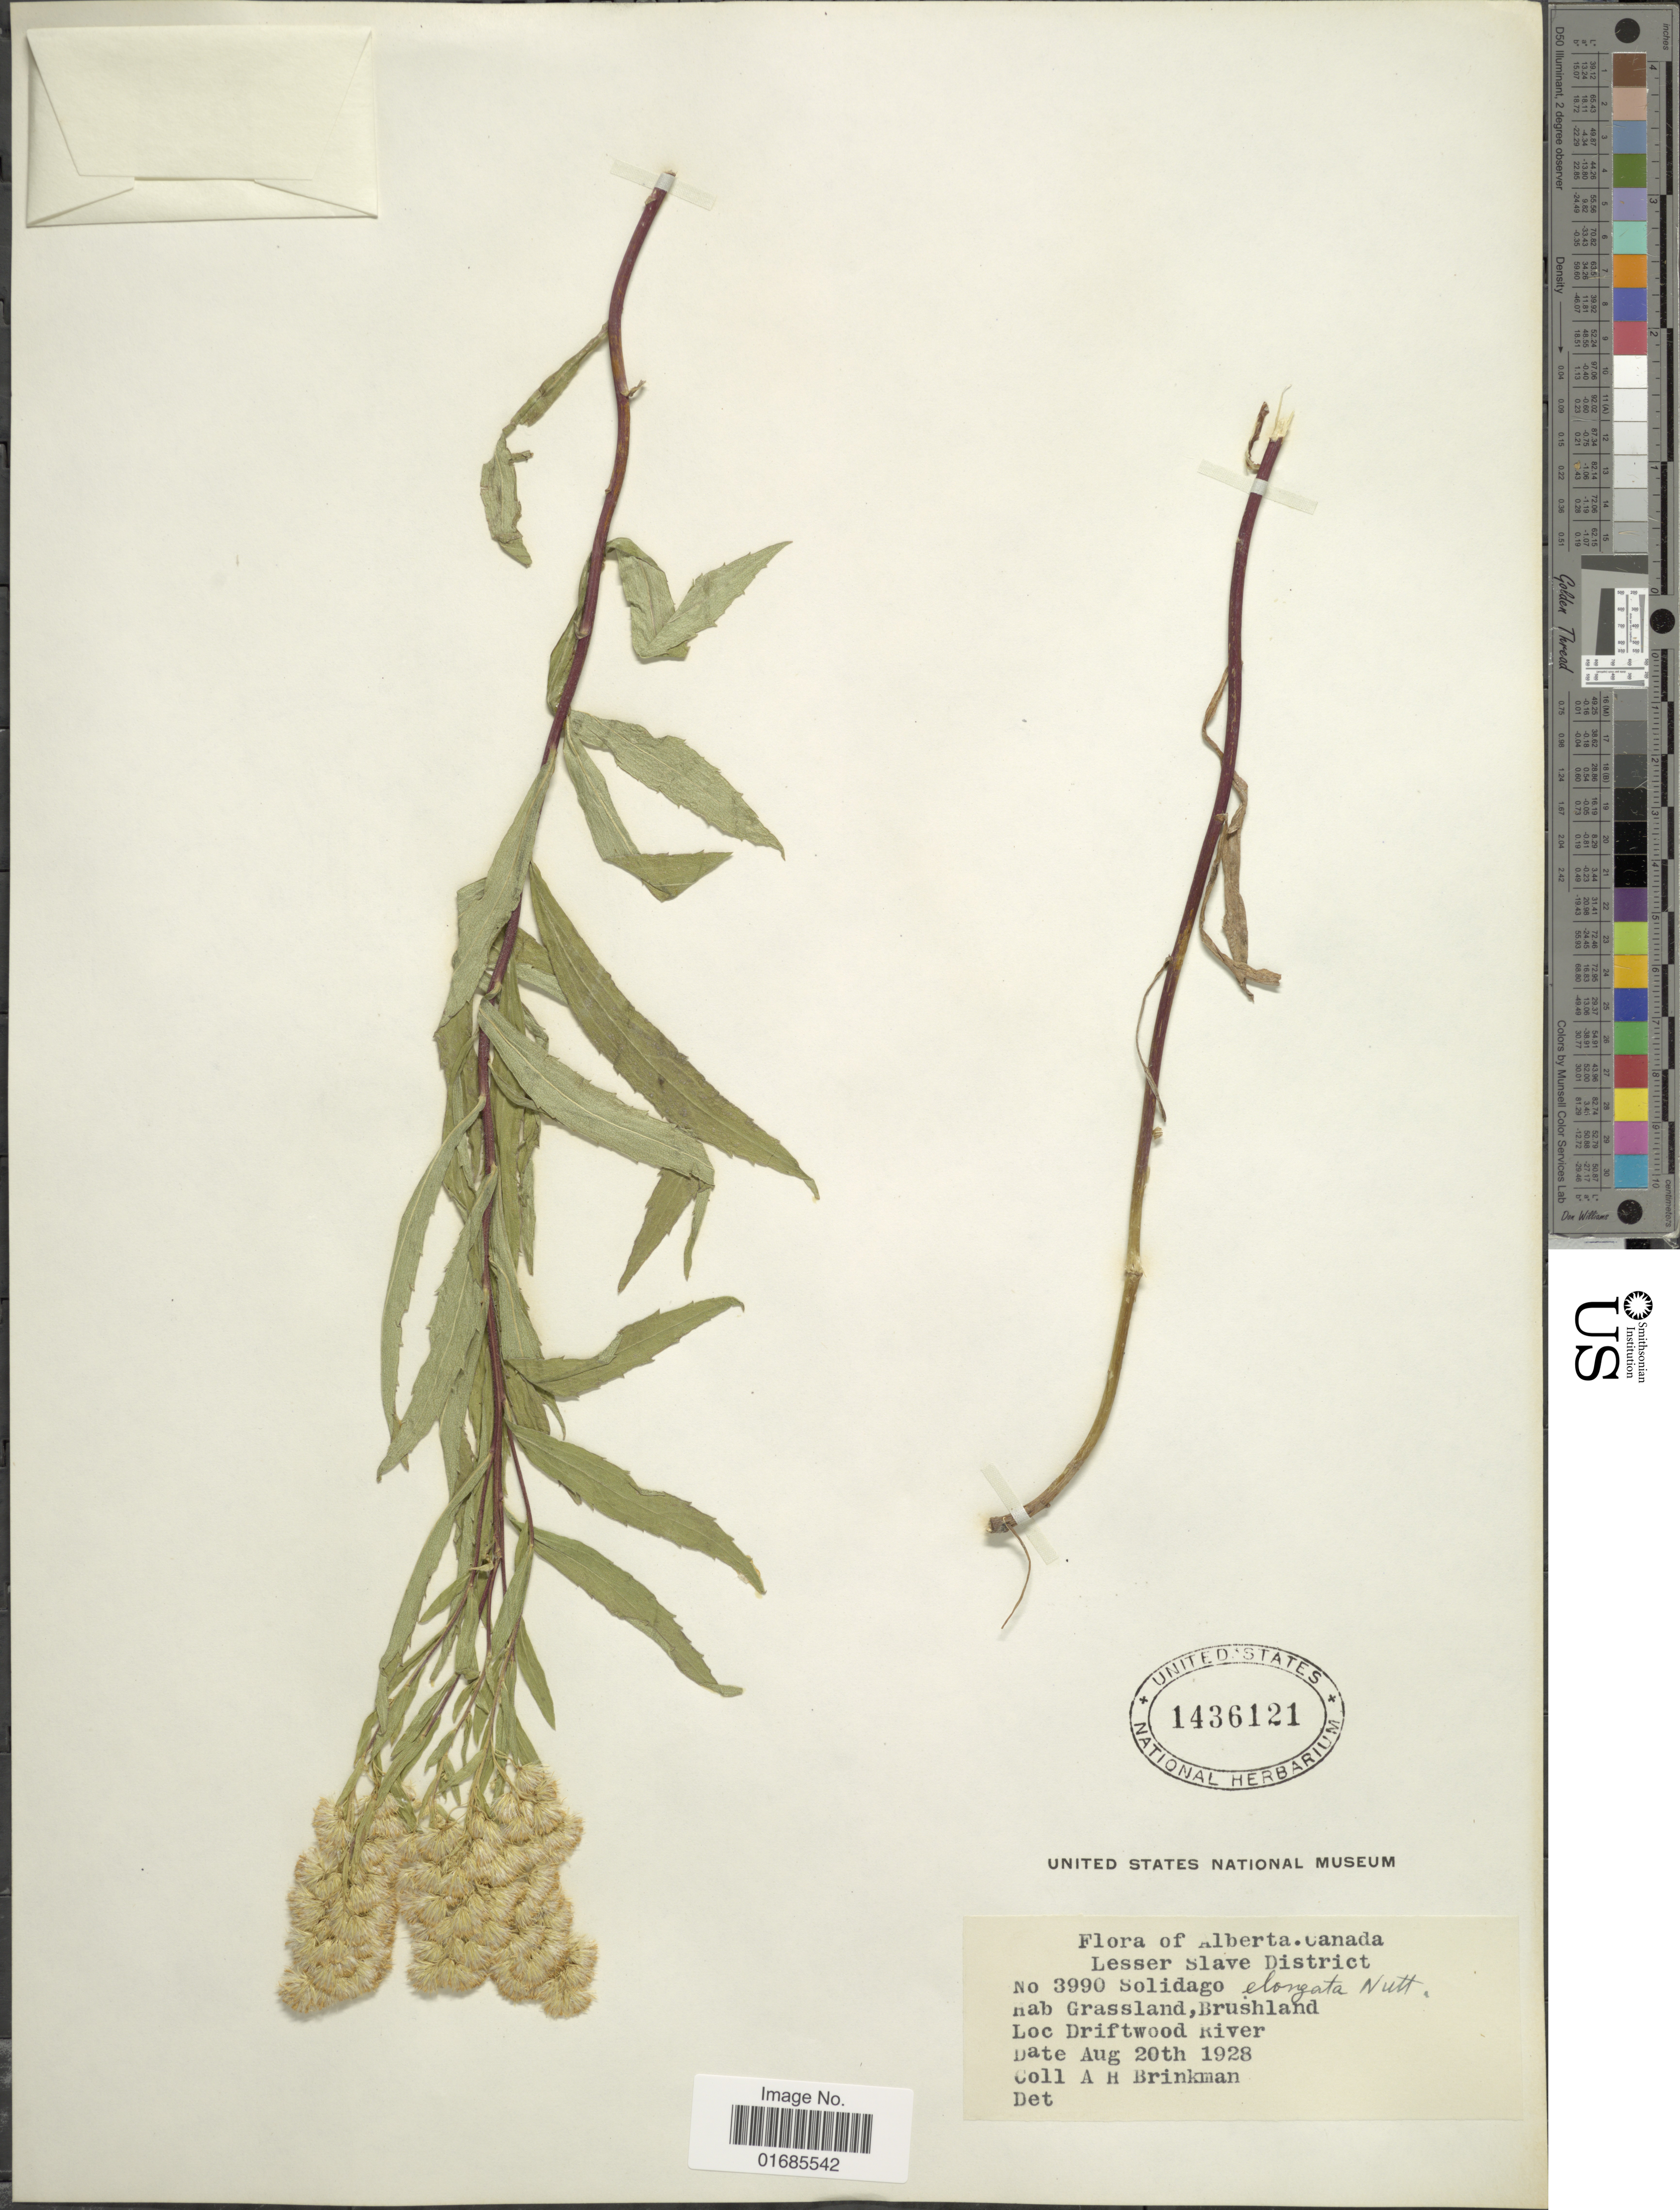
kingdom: Plantae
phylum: Tracheophyta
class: Magnoliopsida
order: Asterales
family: Asteraceae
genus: Solidago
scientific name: Solidago canadensis var. salebrosa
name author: (Piper) M.E. Jones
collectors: A. Brinkman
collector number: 3990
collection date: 1928-08-20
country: Canada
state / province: Alberta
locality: Lesser Slave District, Grassland, Brushland, Driftwood River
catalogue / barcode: US 1436121